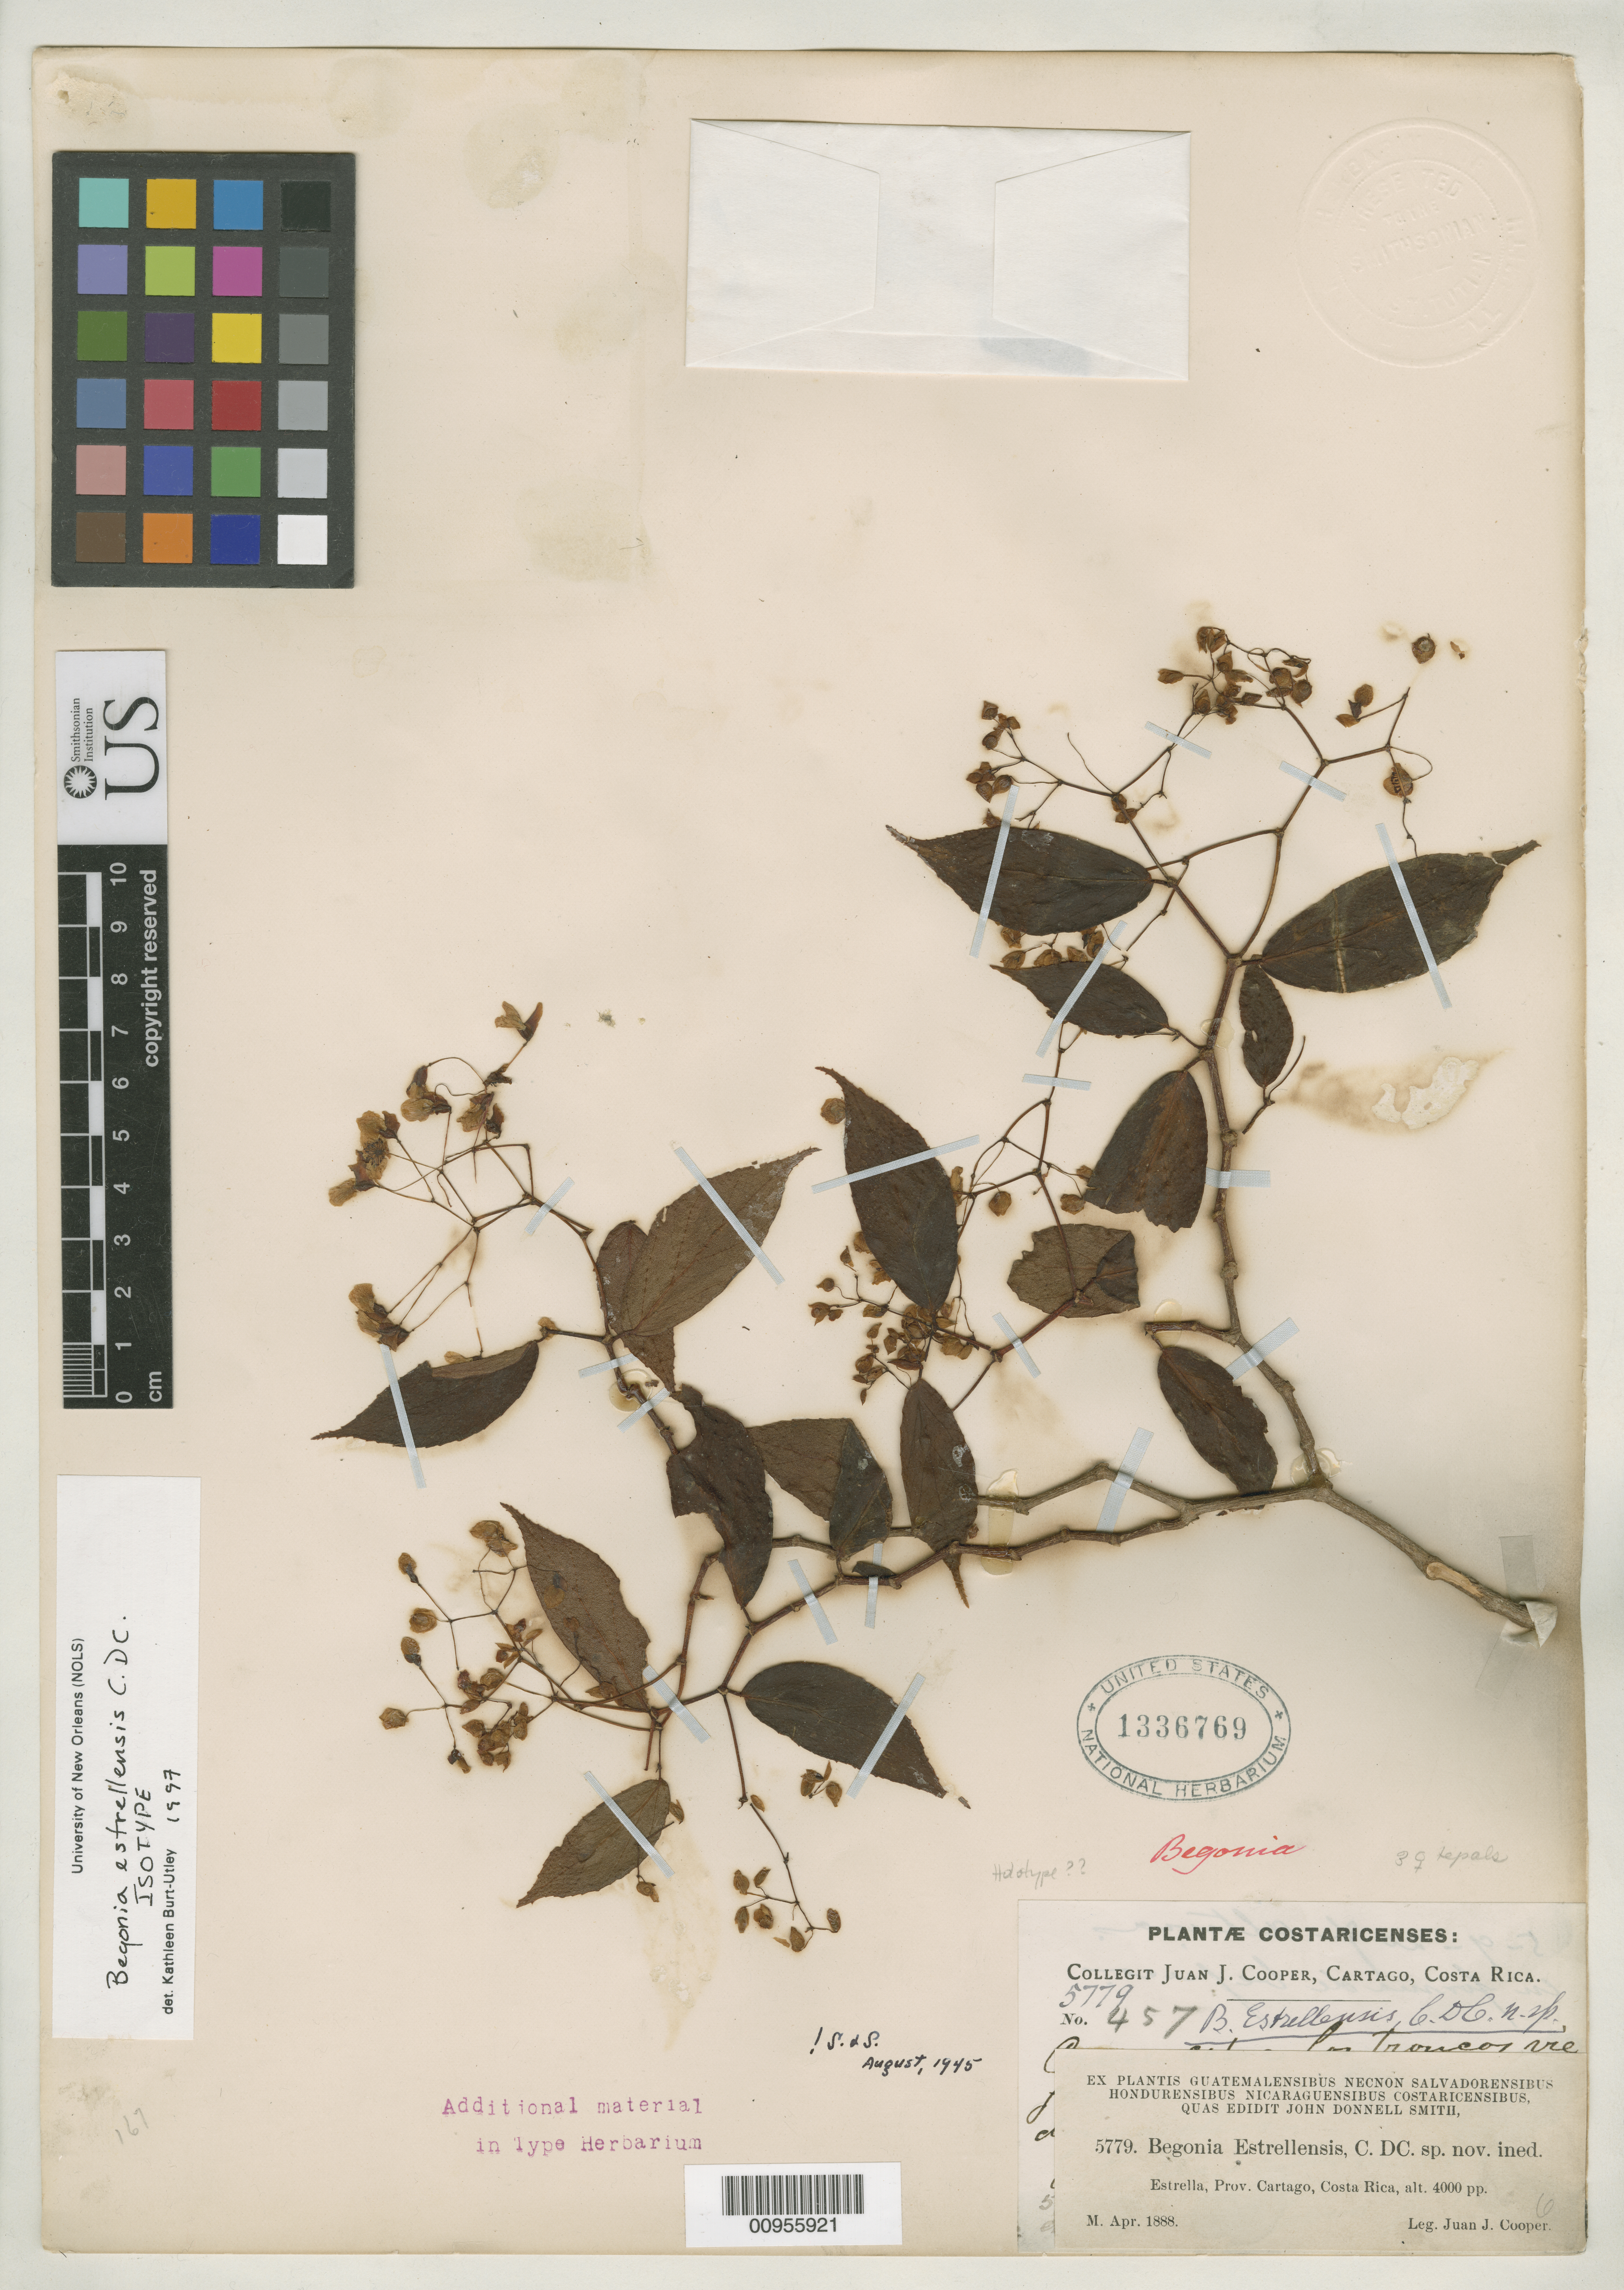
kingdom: Plantae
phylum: Tracheophyta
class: Magnoliopsida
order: Cucurbitales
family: Begoniaceae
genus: Begonia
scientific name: Begonia estrellensis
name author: C. DC. ex Donn. Sm.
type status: Type Collection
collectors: J. J. Cooper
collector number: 5779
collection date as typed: Apr 1888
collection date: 1888-04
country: Costa Rica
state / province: Cartago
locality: Estrella.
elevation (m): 1219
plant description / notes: Specimen ex John Donnell Smith herbarium. Validating author usually considered C. DC. [in Donn. Sm.] but possibly to be cited as C. DC. ex Donn. Sm. (which would affect likely location of holotype). Unclear whether holotypes of names in this publication are deposited at G or US; this sheet (ex herb. Donn. Sm.) possibly the holotype but annotated as "isotype" by K. Burt-Utley (1997). Note that another sheet (USNH 1336770) was apparently also received from the Donnell Smith herbarium, but does not bear the embossed stamp as these specimens usually do.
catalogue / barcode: US 1336769